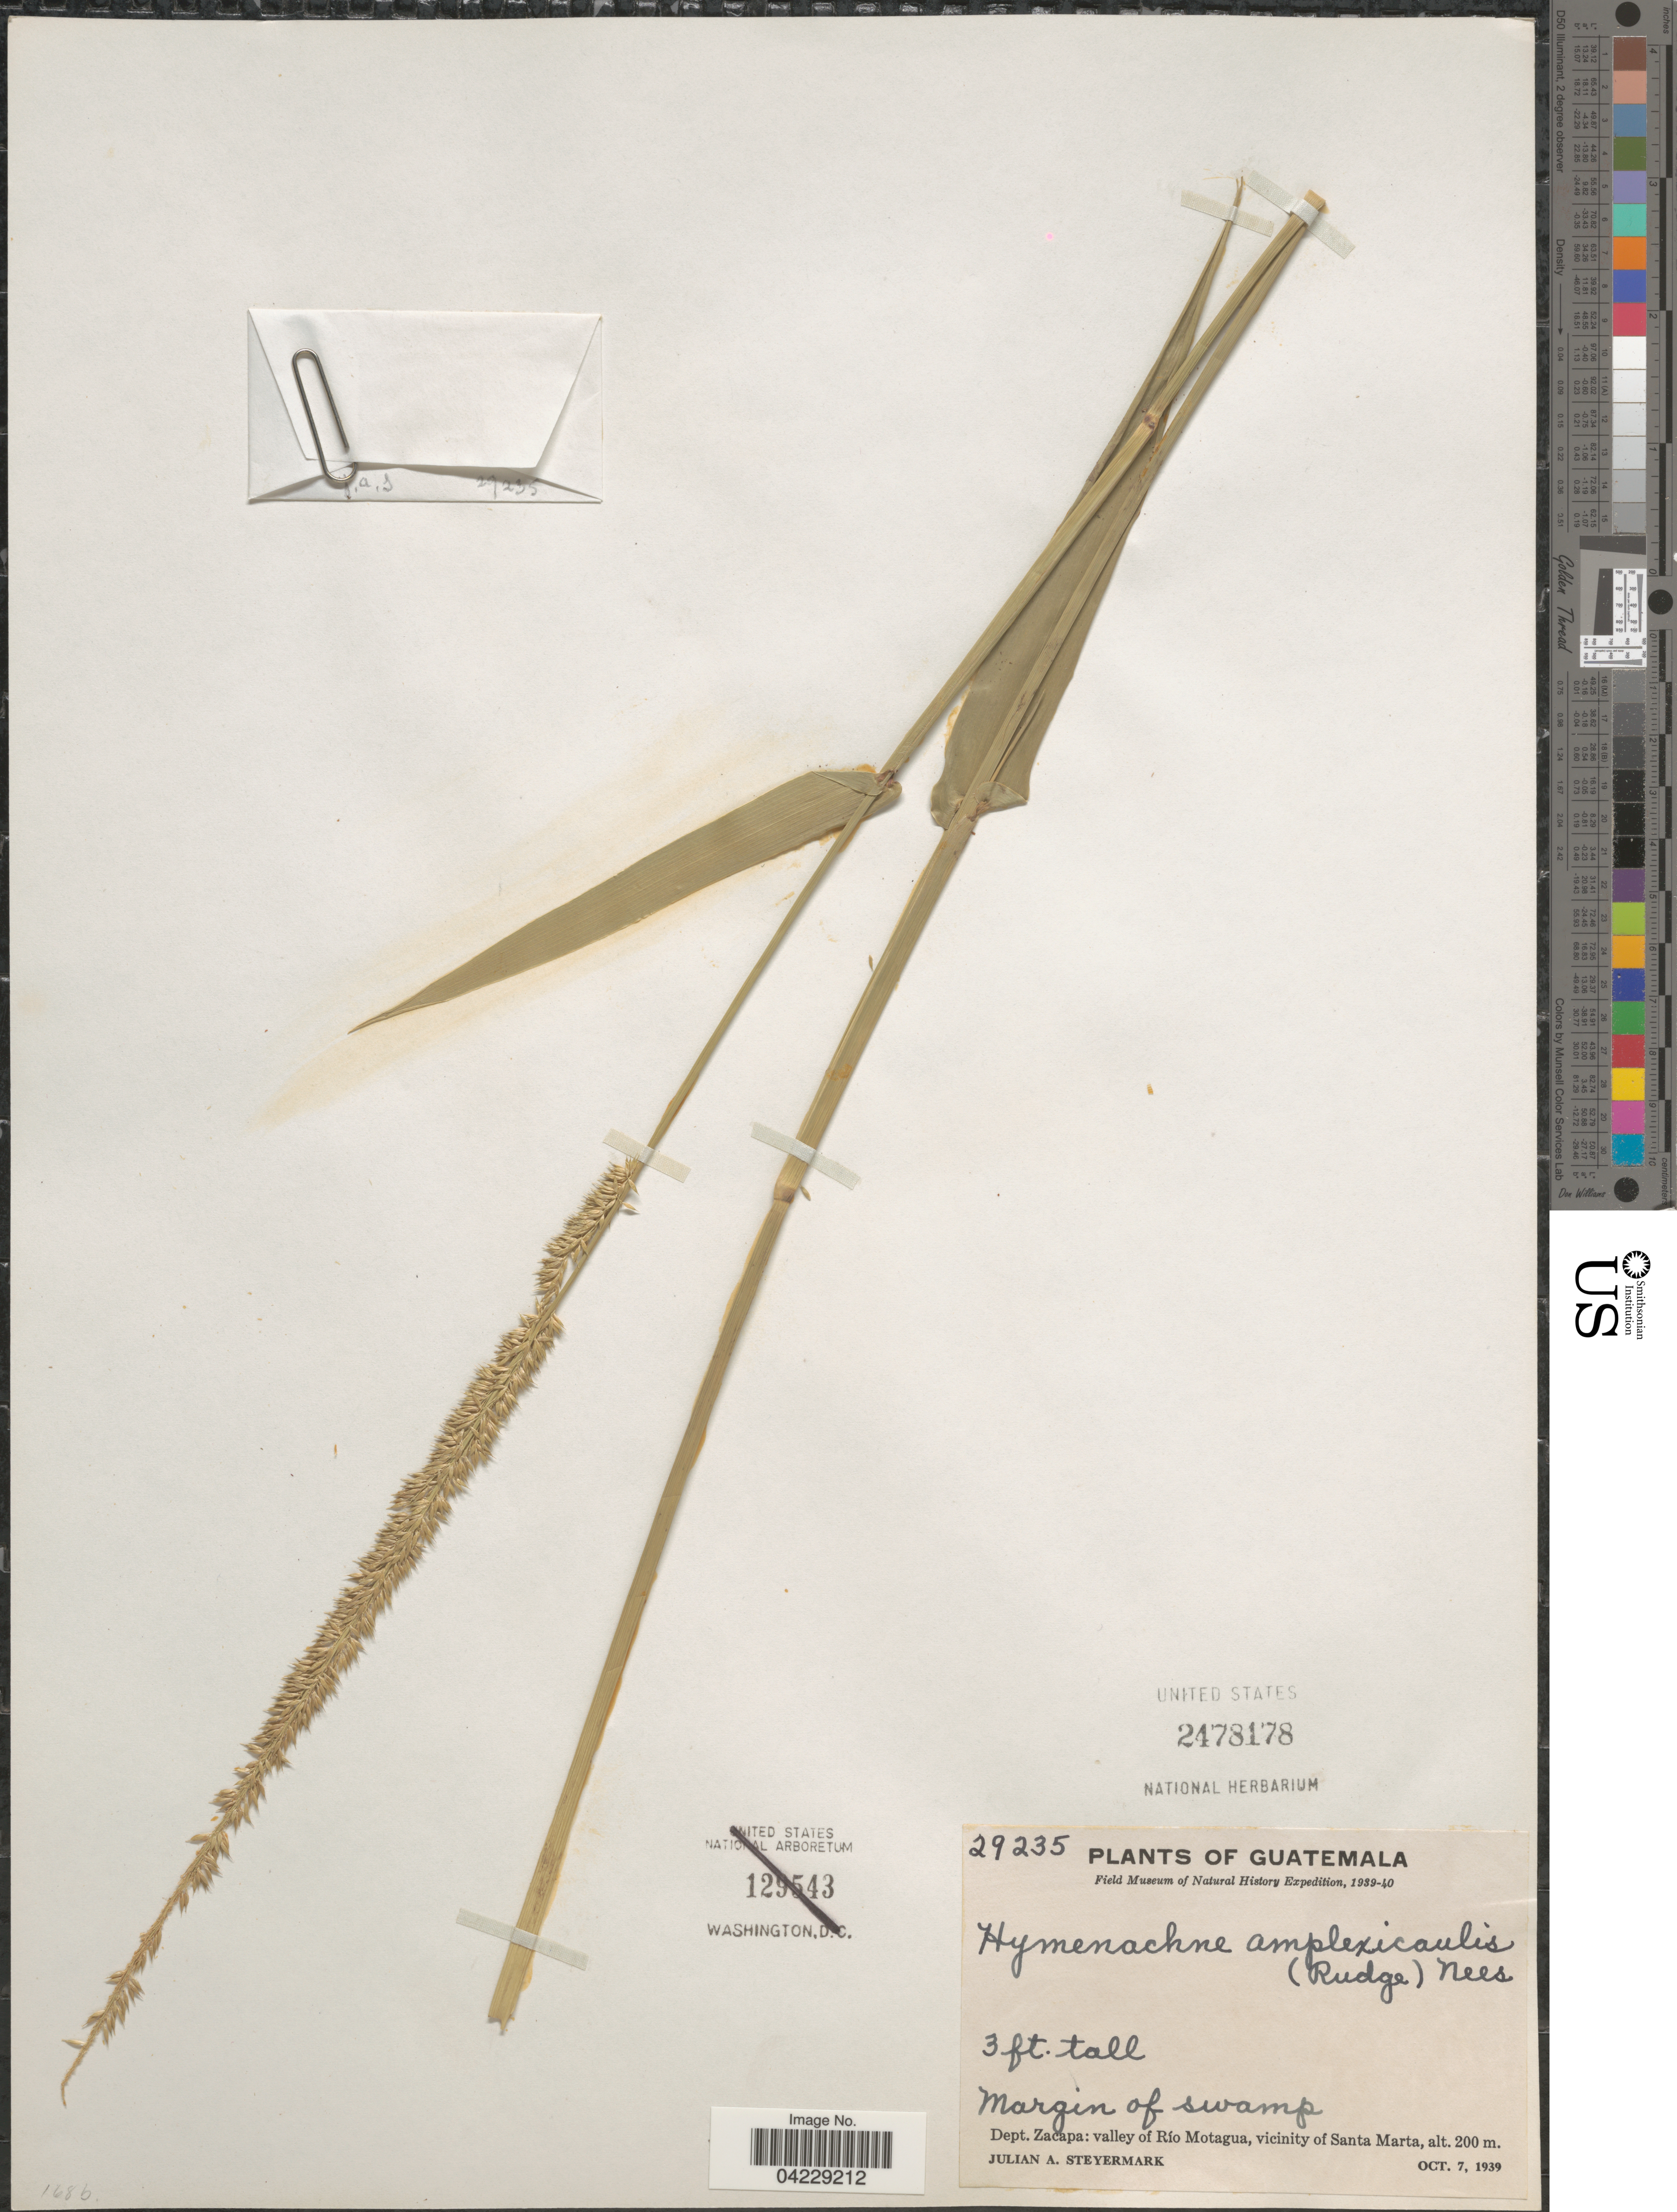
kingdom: Plantae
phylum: Tracheophyta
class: Liliopsida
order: Poales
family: Poaceae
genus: Hymenachne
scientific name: Hymenachne amplexicaulis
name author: (Rudge) Nees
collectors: J. Steyermark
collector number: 29235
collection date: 1939-10-07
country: Guatemala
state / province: Zacapa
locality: Field Museum of Natural History Expedition, 1939-40. Dept. Zacapa: valley of Río Motagua, vicinity of Santa Marta.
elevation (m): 200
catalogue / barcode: US 2478178